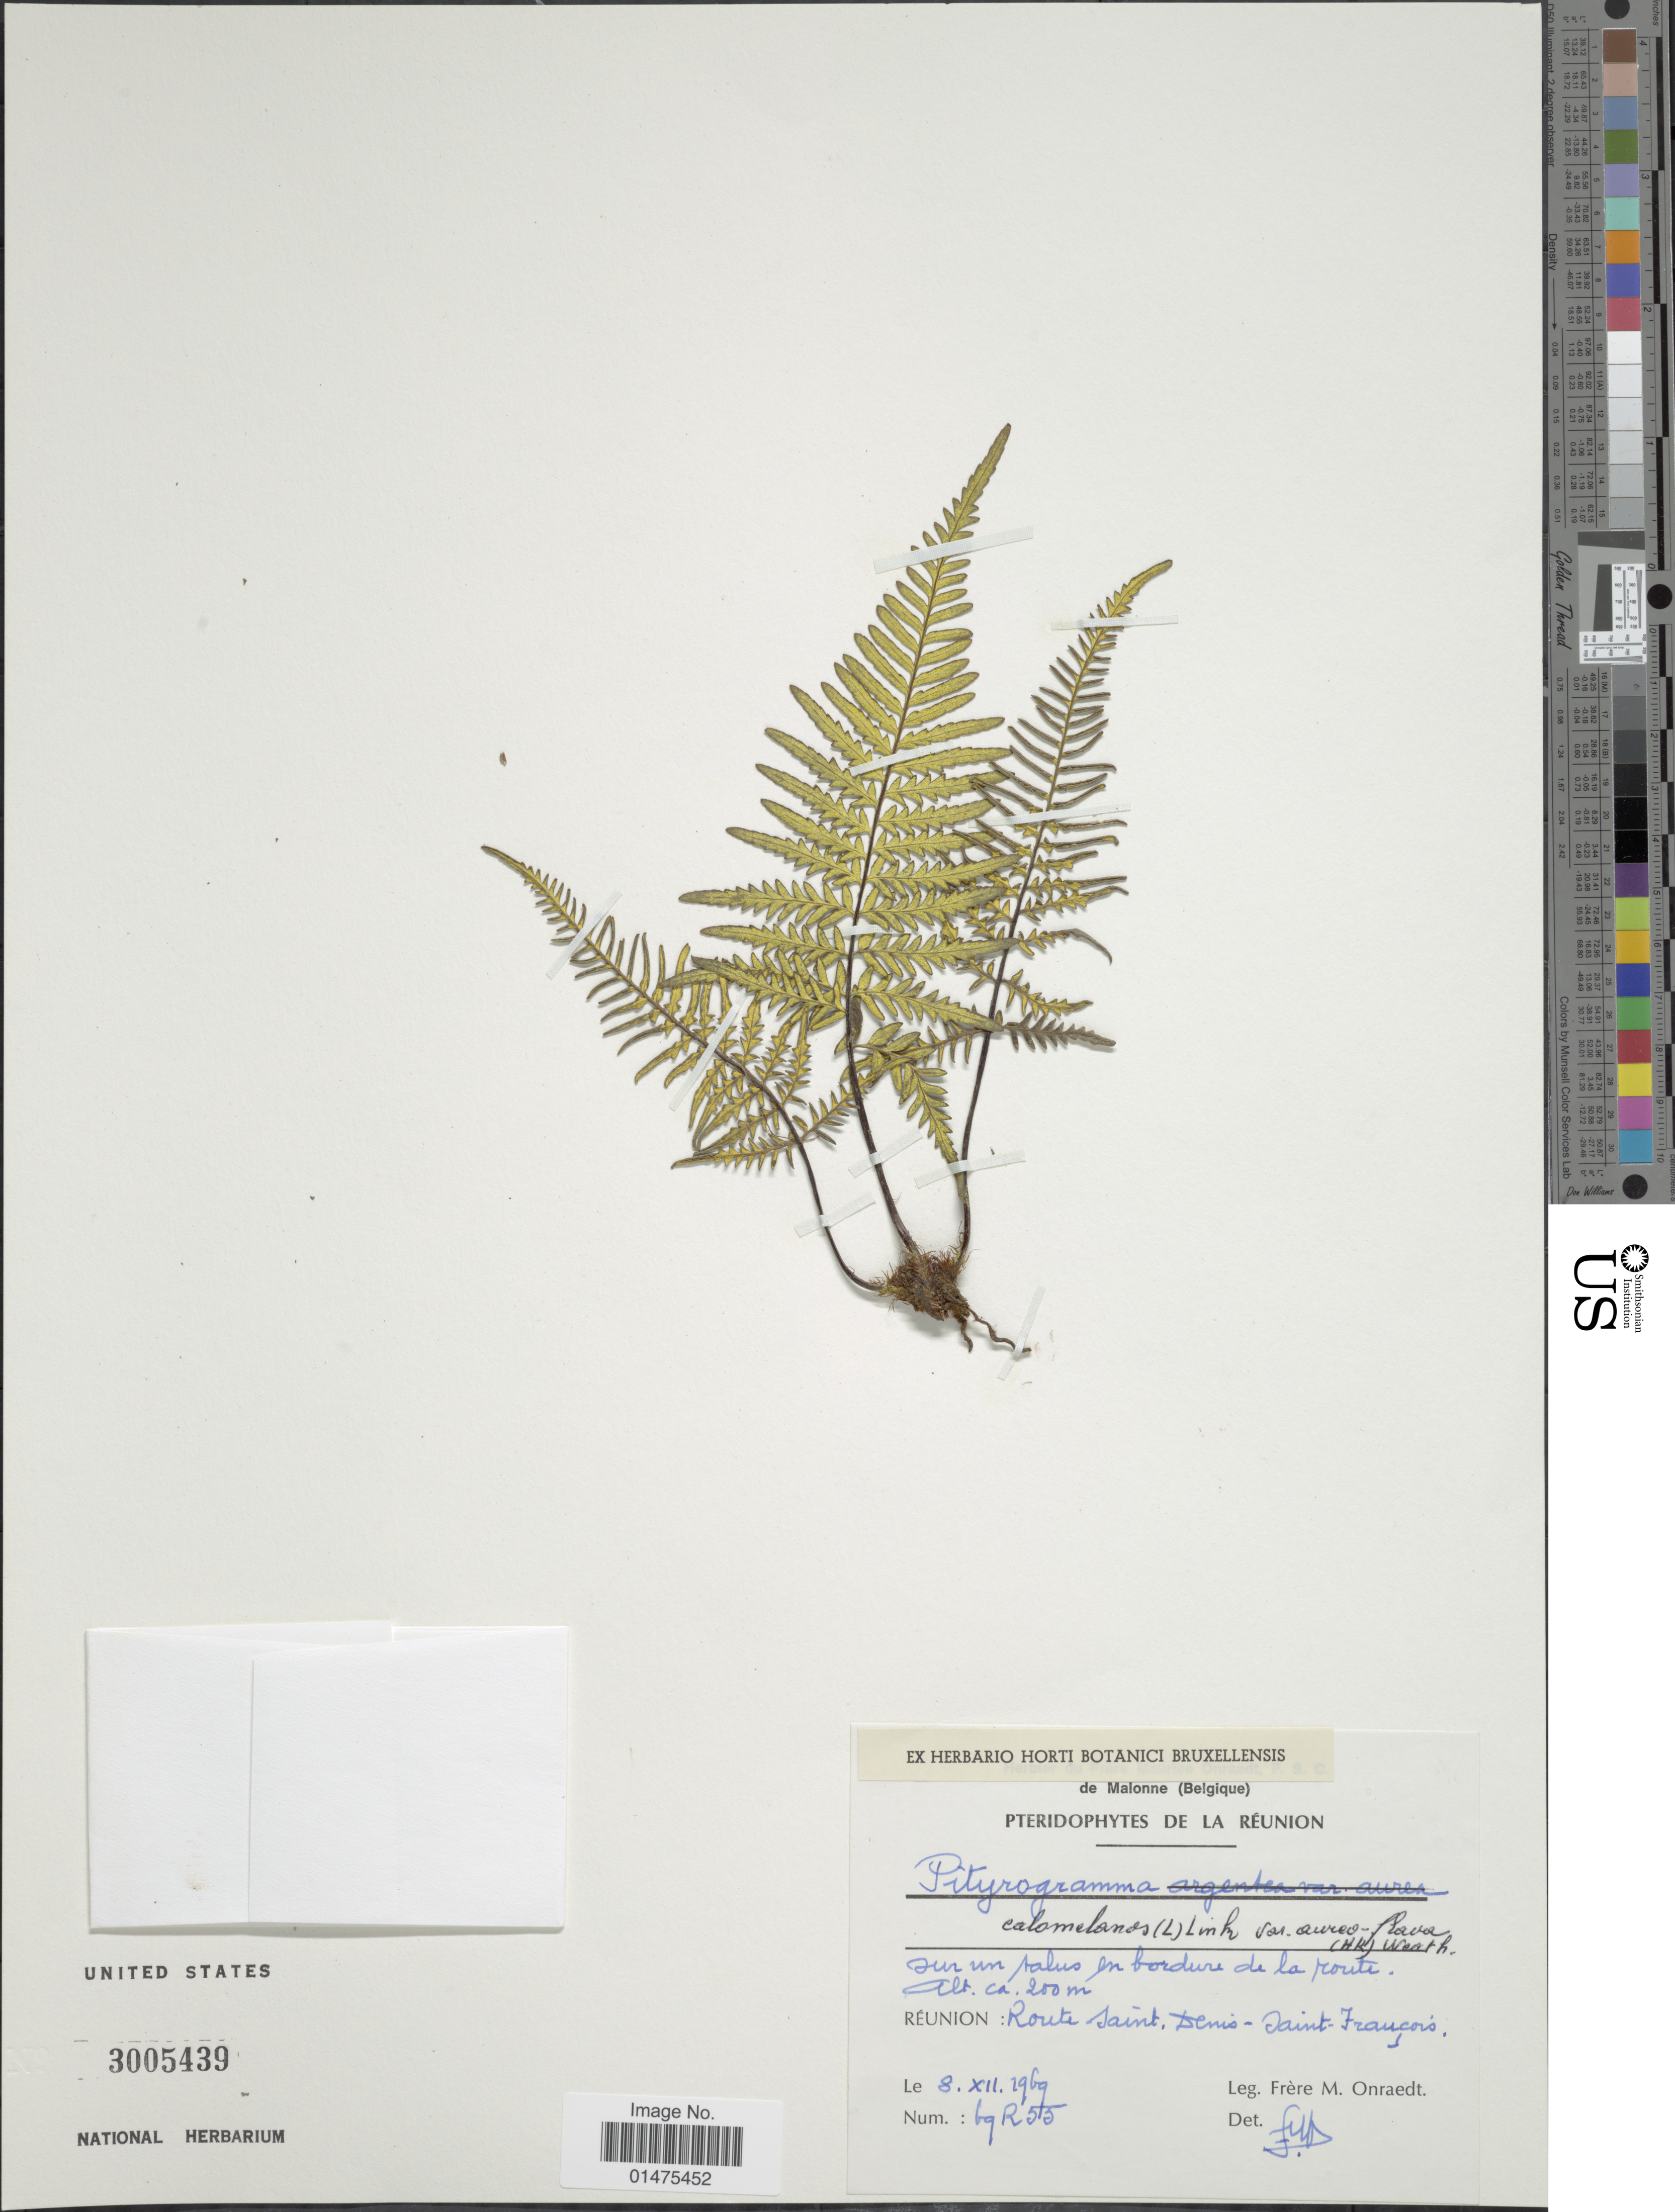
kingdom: Plantae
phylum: Tracheophyta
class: Polypodiopsida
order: Polypodiales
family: Pteridaceae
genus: Pityrogramma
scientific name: Pityrogramma calomelanos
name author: (L.) Link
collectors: F. Onraedt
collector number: bg R 55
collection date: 1969-12-08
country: Reunion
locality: Sur un talus en bordure de la route, Route Saint, Denis-Saint-Francois [interpreted]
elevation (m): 200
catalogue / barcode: US 3005439